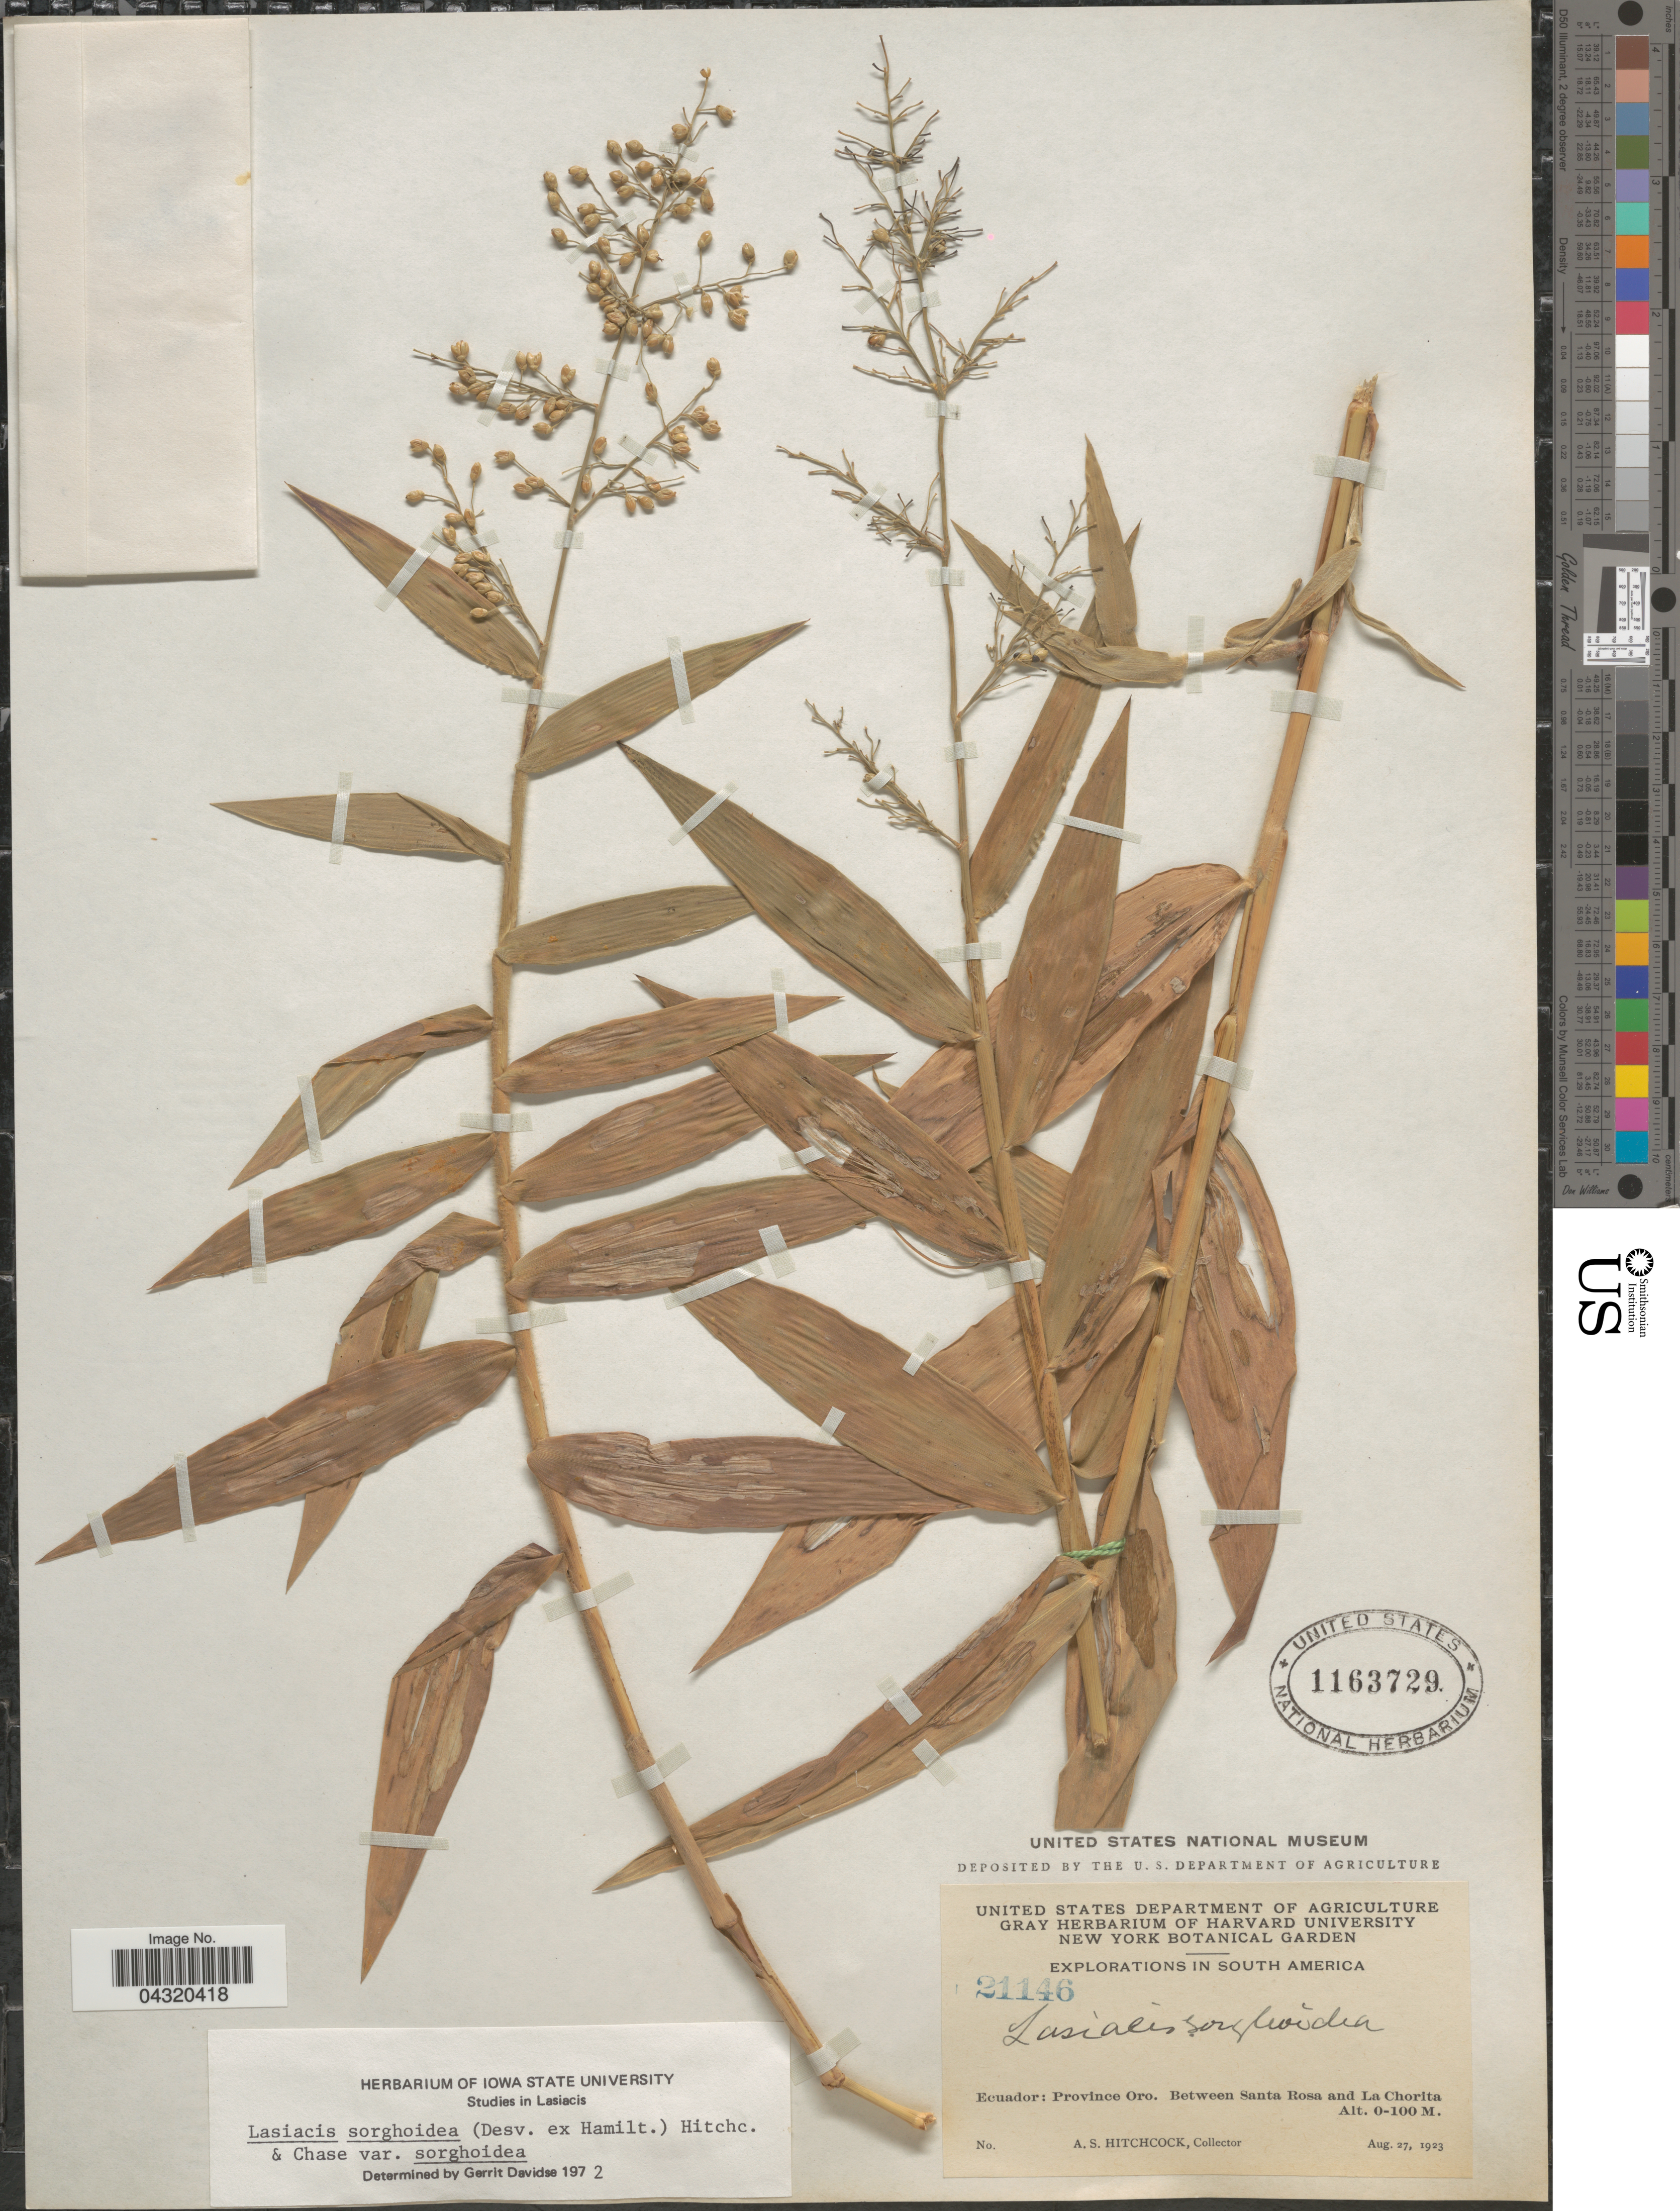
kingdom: Plantae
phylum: Tracheophyta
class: Liliopsida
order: Poales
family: Poaceae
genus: Lasiacis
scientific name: Lasiacis sorghoidea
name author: (Desv. ex Ham.) Hitchc. & Chase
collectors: A. S. Hitchcock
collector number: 21146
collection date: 1923-08-27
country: Ecuador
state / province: El Oro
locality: Explorations in South America. Between Santa Rosa and La Chorita.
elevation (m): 0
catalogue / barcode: US 1163729